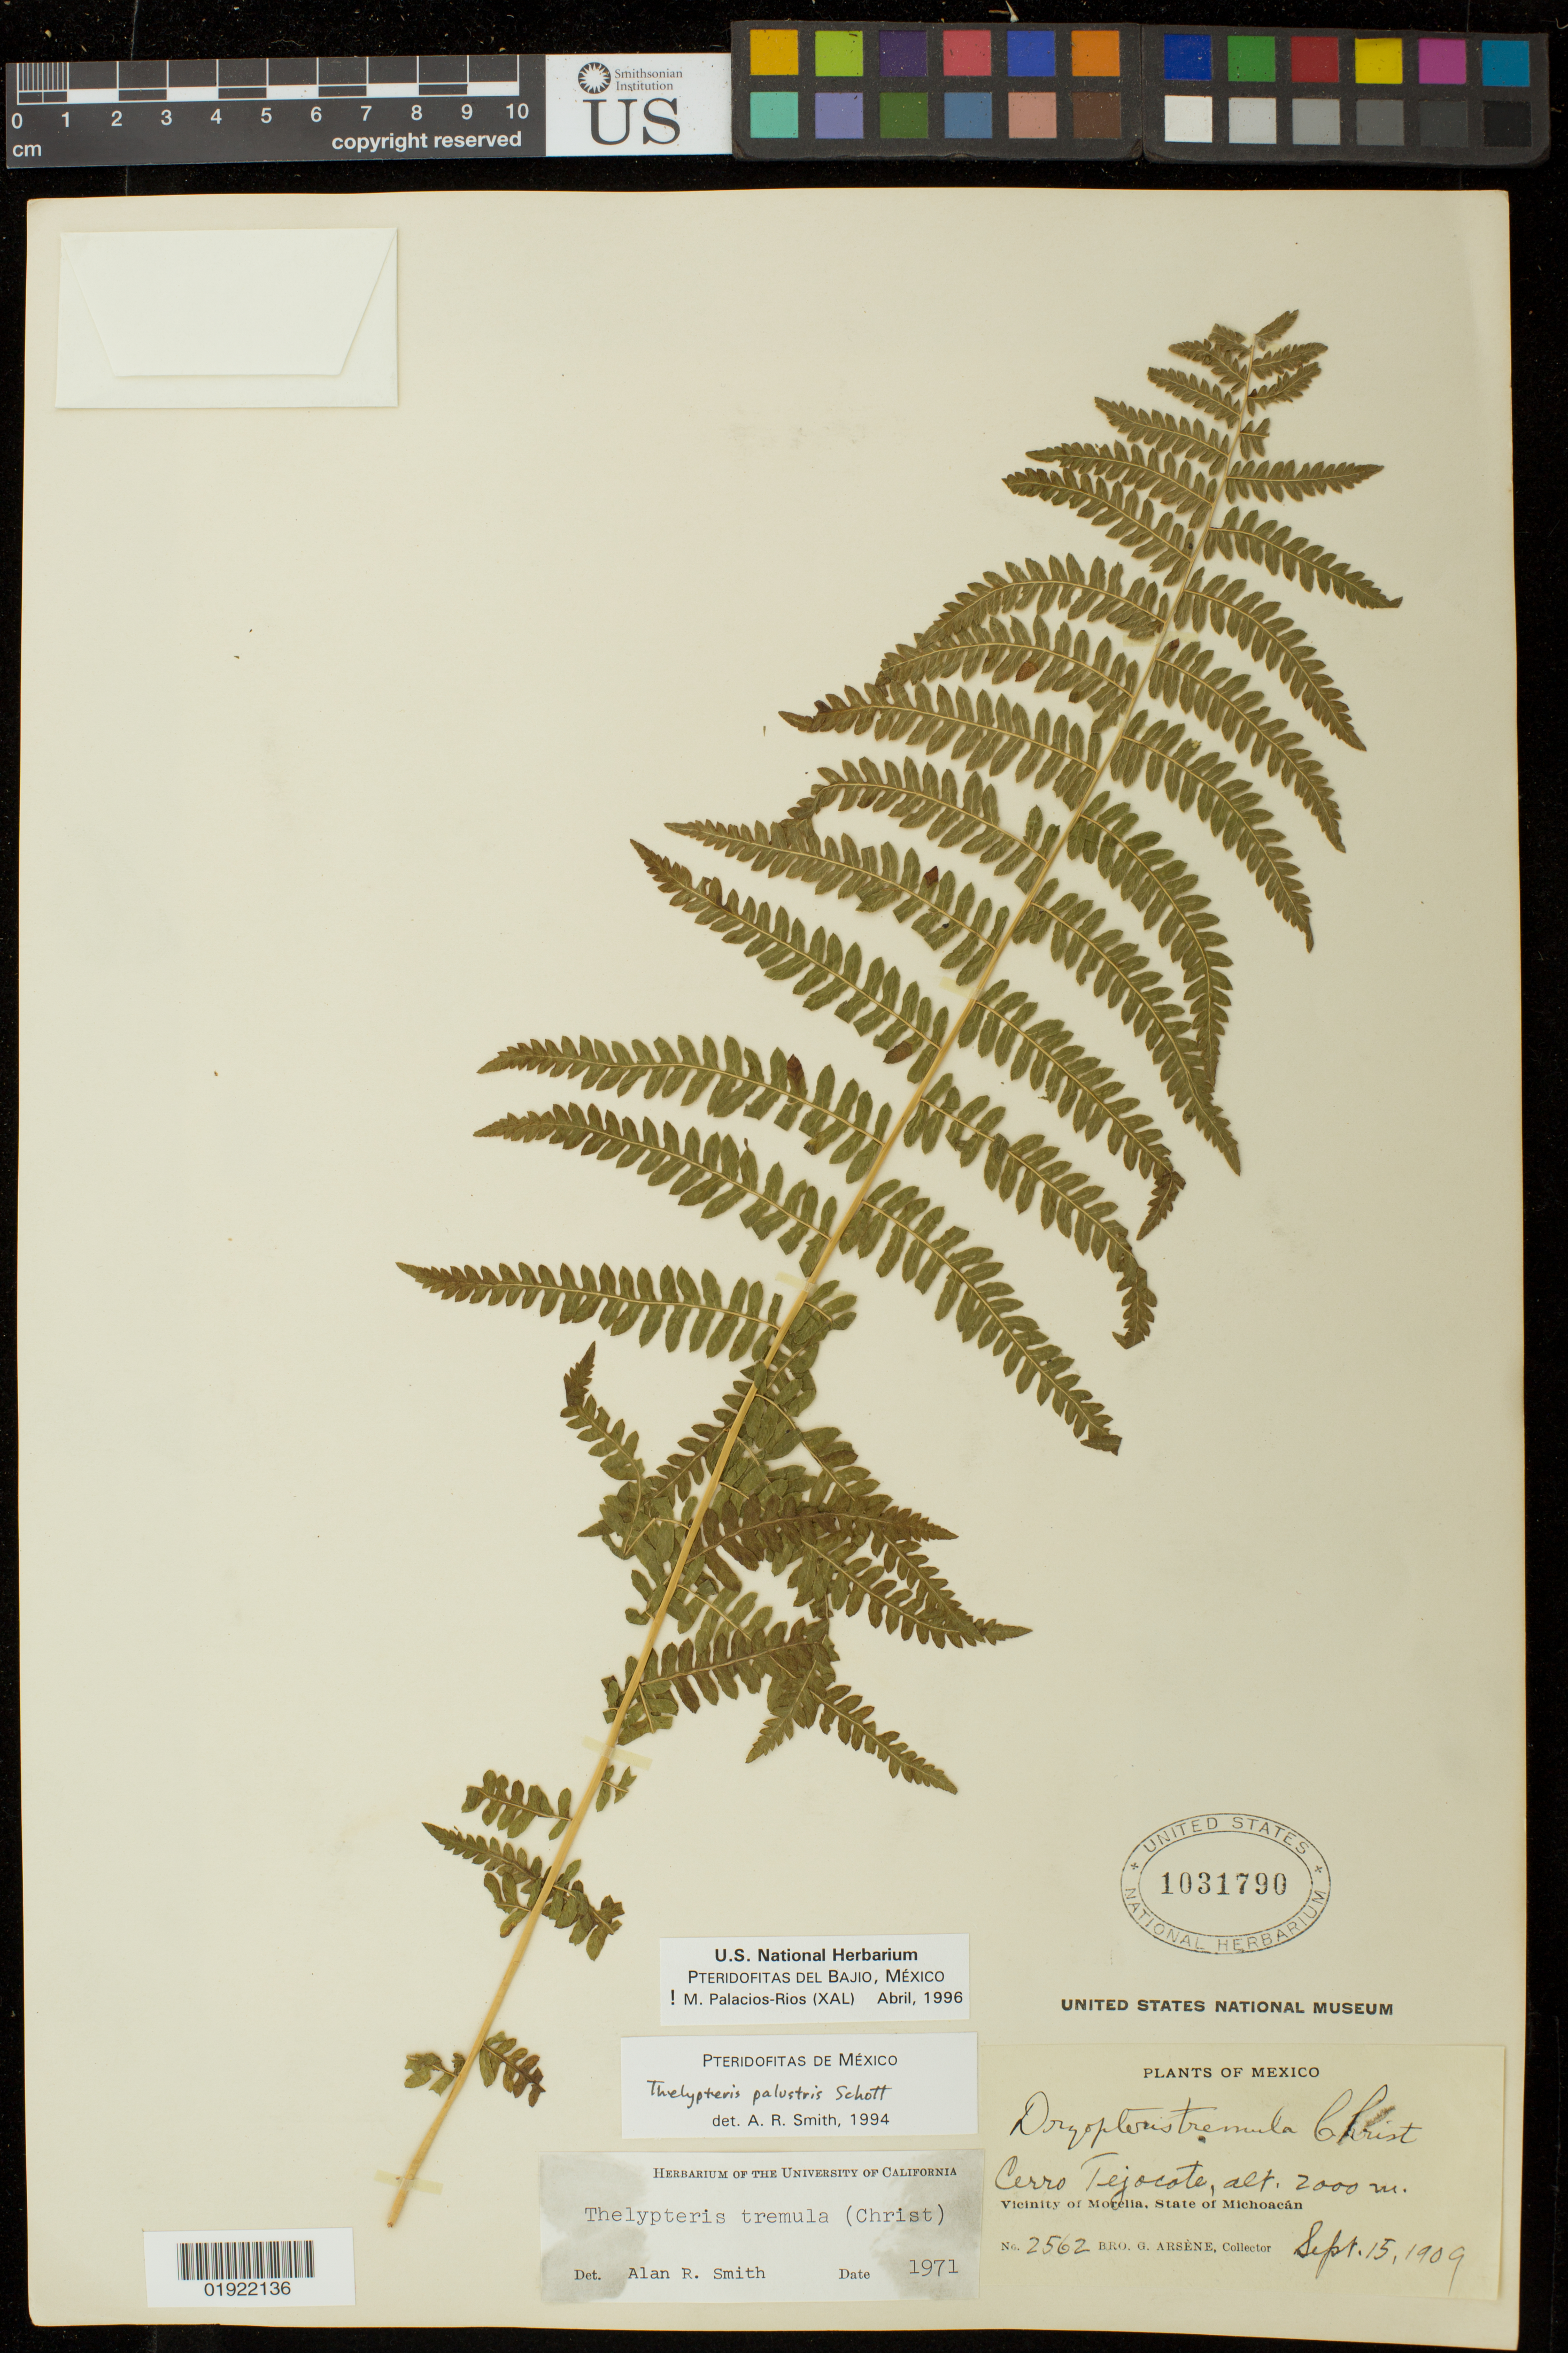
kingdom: Plantae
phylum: Tracheophyta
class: Polypodiopsida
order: Polypodiales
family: Thelypteridaceae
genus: Thelypteris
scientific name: Thelypteris palustris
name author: (Salisb.) Schott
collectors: Bro. G. Arsène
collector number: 2562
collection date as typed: Sept. 15, 1909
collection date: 1909-09-15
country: Mexico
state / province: Michoacán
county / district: Morelia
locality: Cerro Tejocote, vicinity of Morelia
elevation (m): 2000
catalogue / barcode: US 1031790